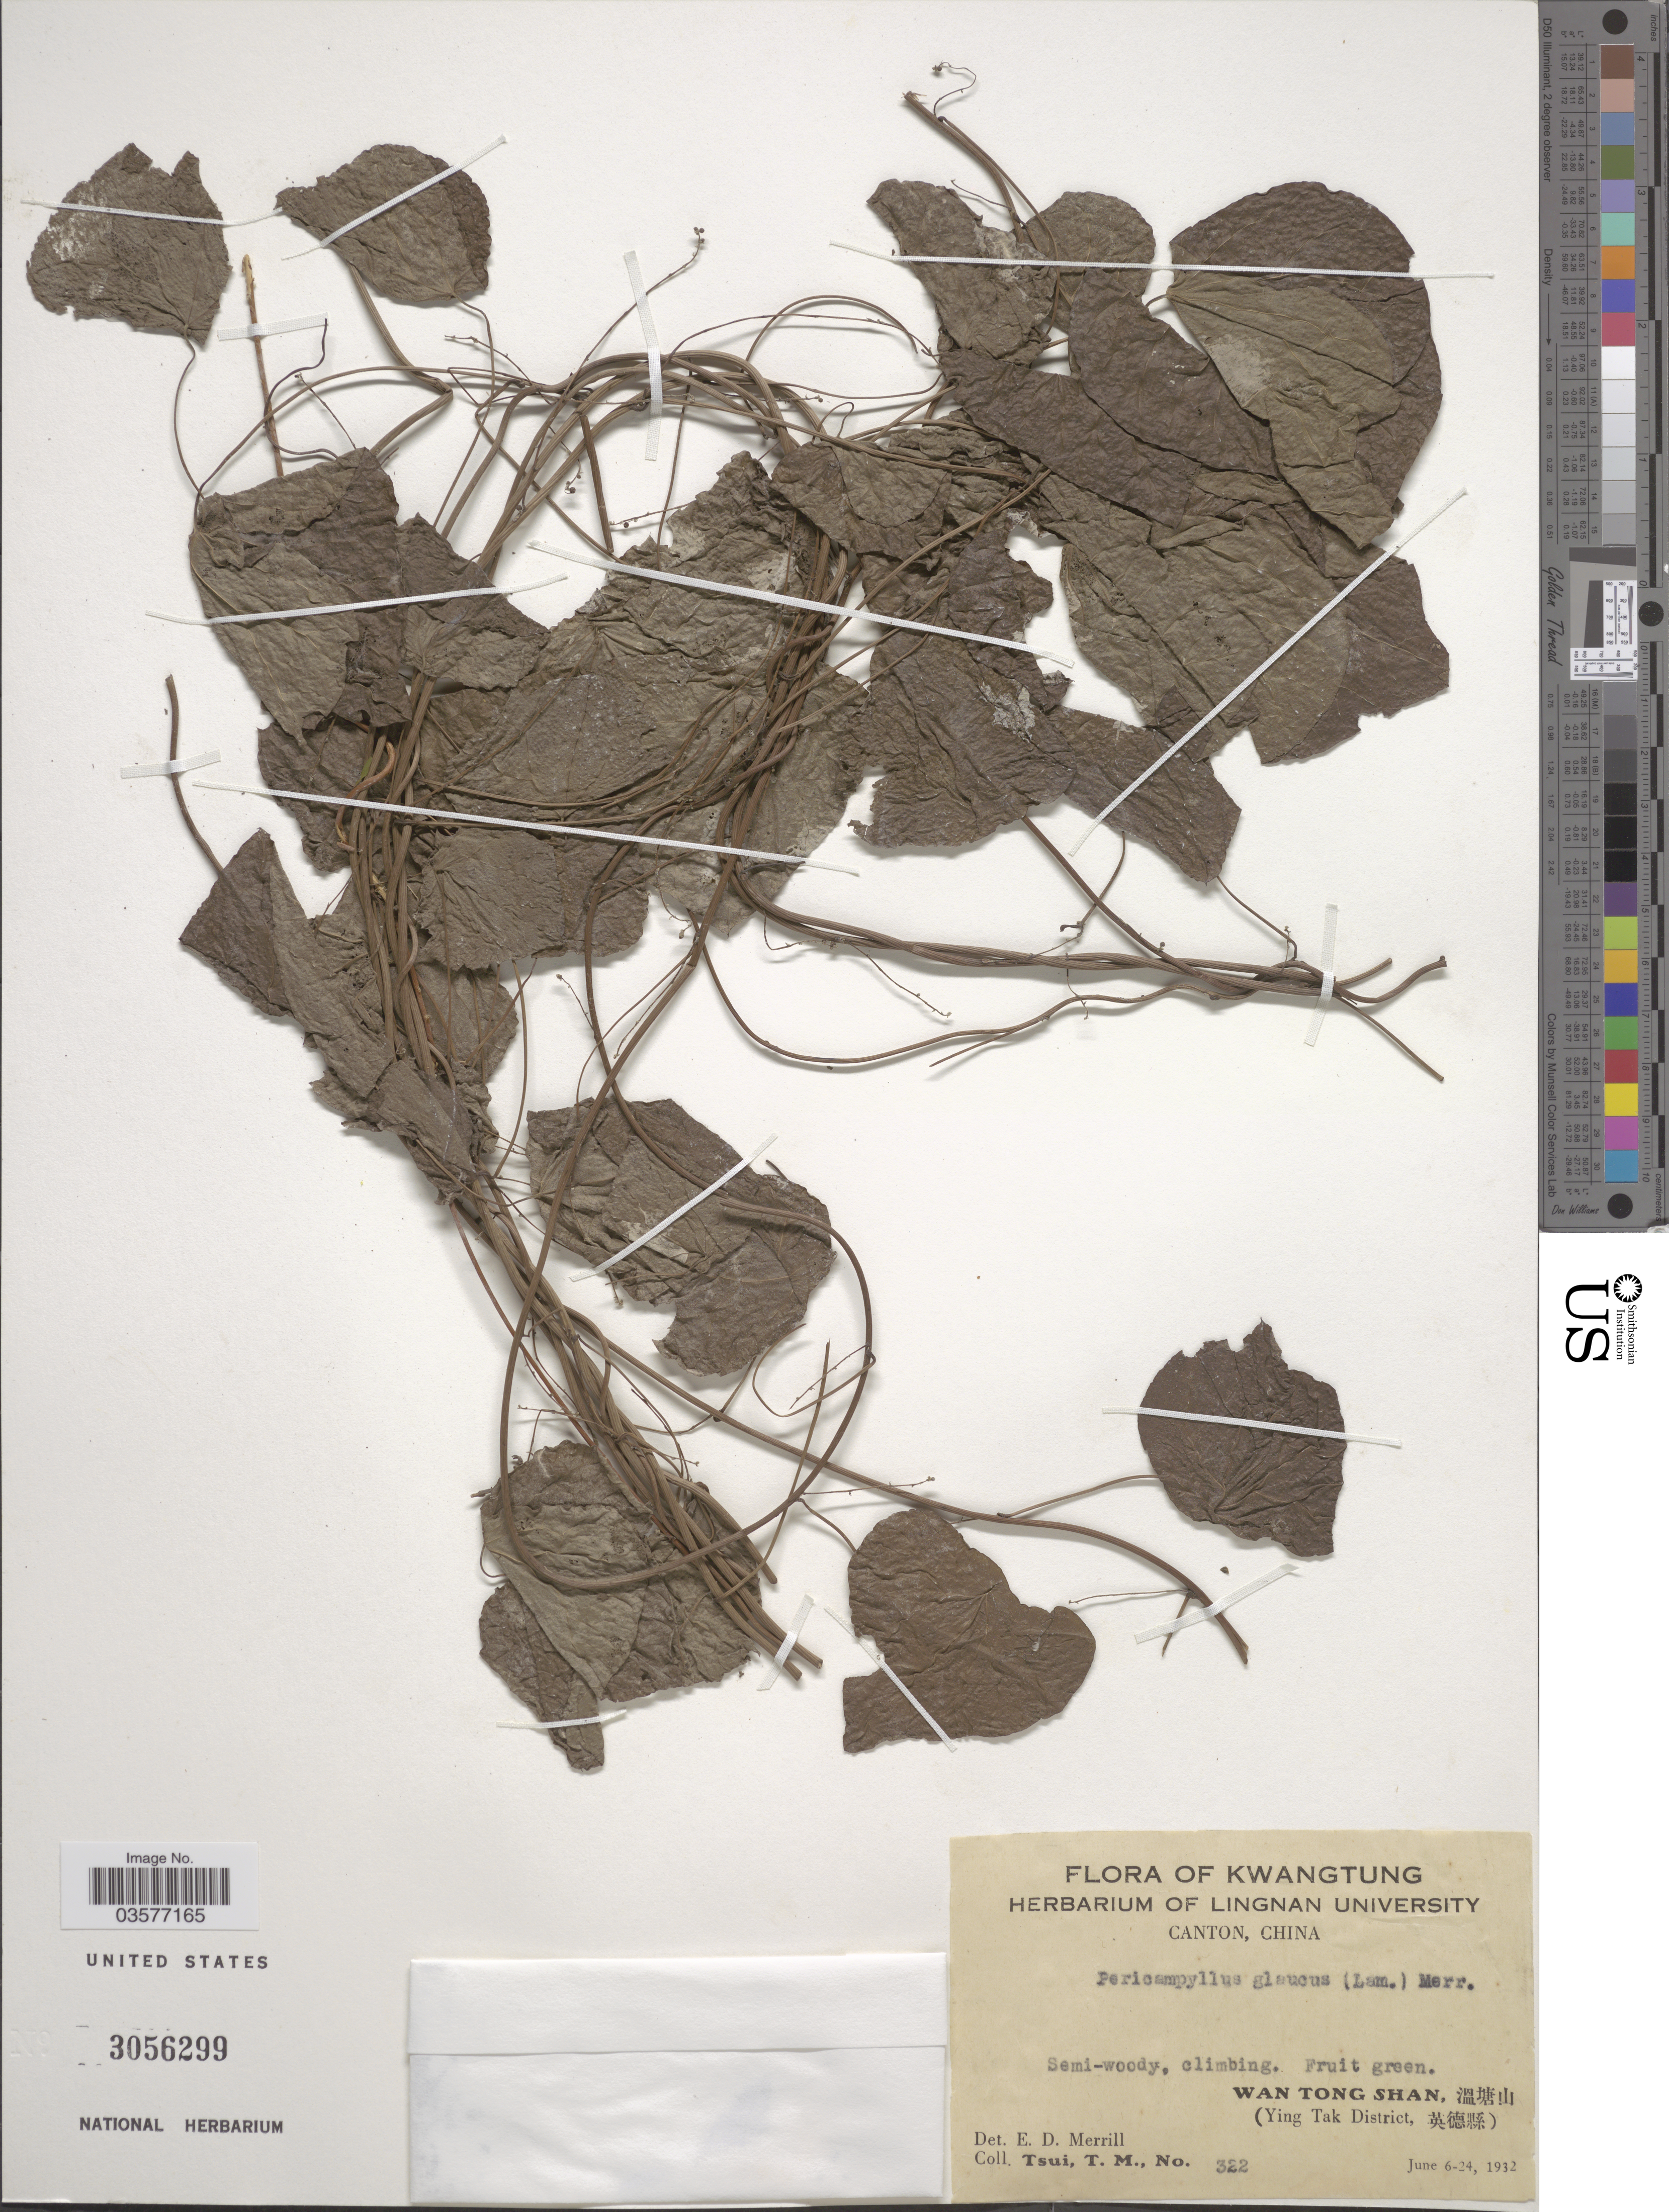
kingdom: Plantae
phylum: Tracheophyta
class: Magnoliopsida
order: Ranunculales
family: Menispermaceae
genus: Pericampylus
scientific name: Pericampylus glaucus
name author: (Lam.) Merr.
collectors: T. Tsui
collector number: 322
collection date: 1932-06-06/1932-06-24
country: China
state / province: Guangdong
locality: Kwangtung. Canton, China. Wan Tong Shan, X. (Yin Tak District, X).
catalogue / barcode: US 3056299